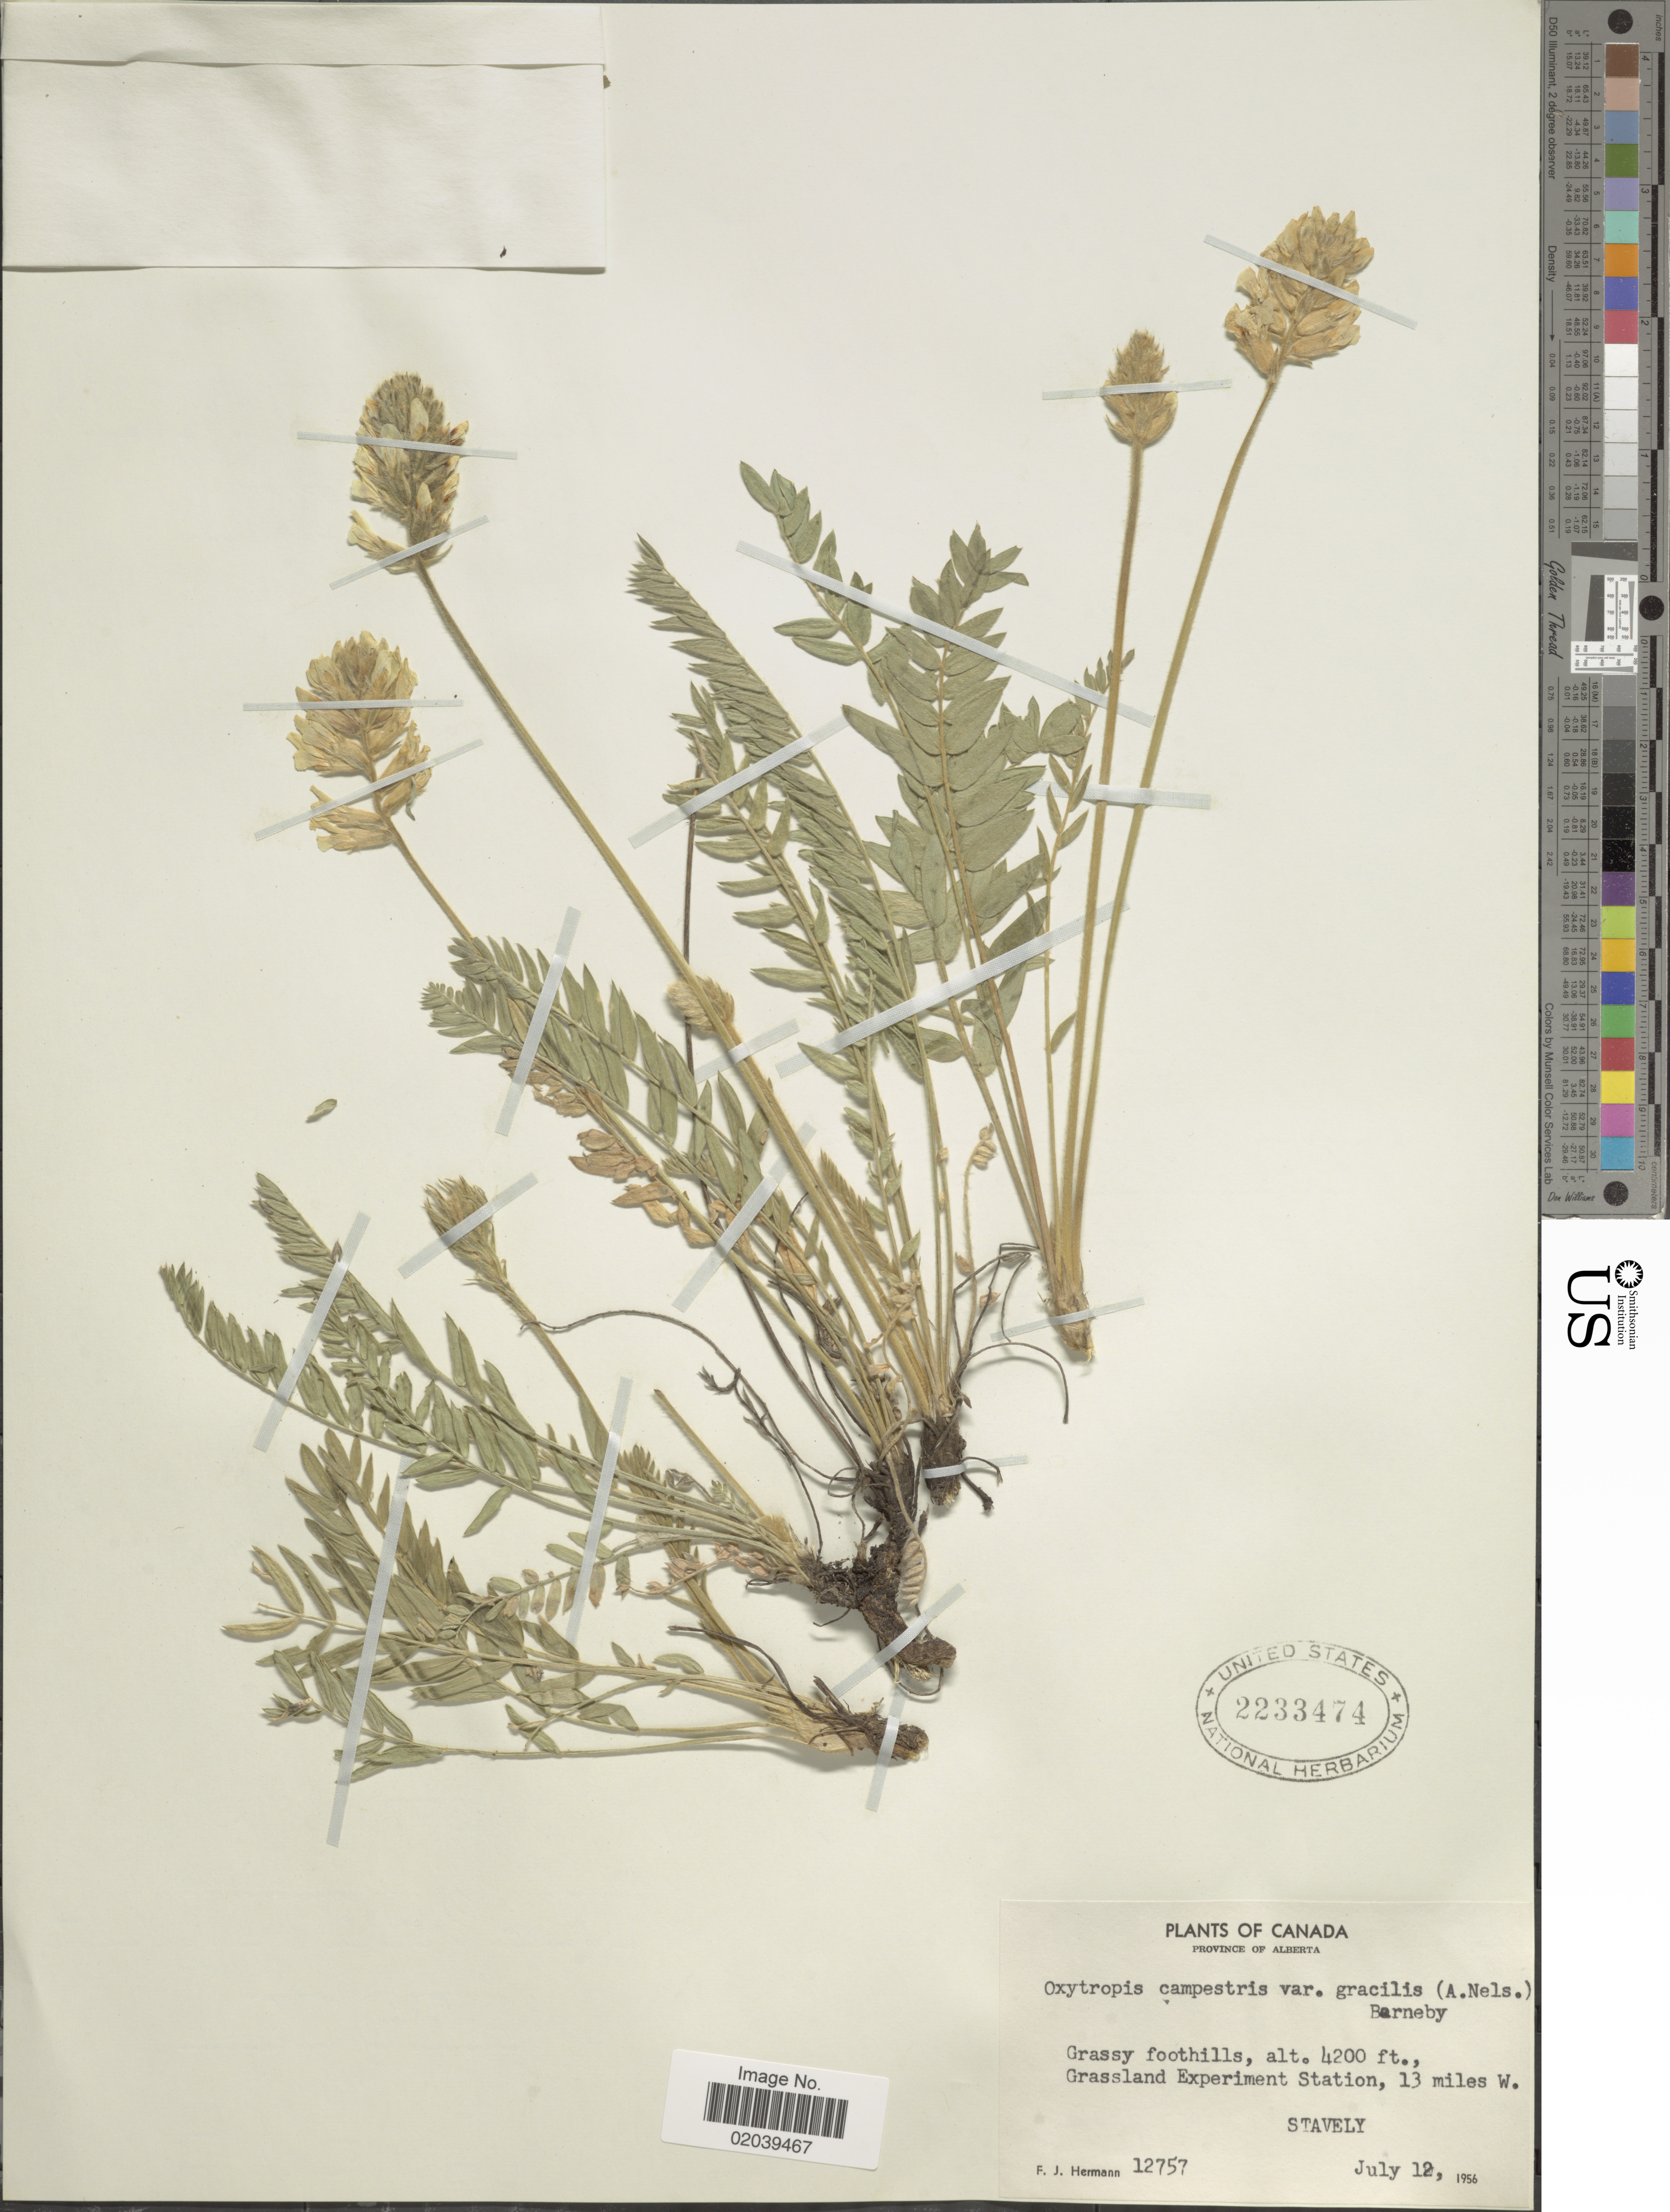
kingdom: Plantae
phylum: Tracheophyta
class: Magnoliopsida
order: Fabales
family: Fabaceae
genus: Oxytropis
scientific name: Oxytropis campestris var. gracilis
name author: (A. Nelson) Barneby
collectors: F. J. Hermann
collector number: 12757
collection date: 1956-07-12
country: Canada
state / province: Alberta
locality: Grassy foothills. Grasssland Experiment Station, 13 miles W. Stavely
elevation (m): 1280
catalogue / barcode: US 2233474